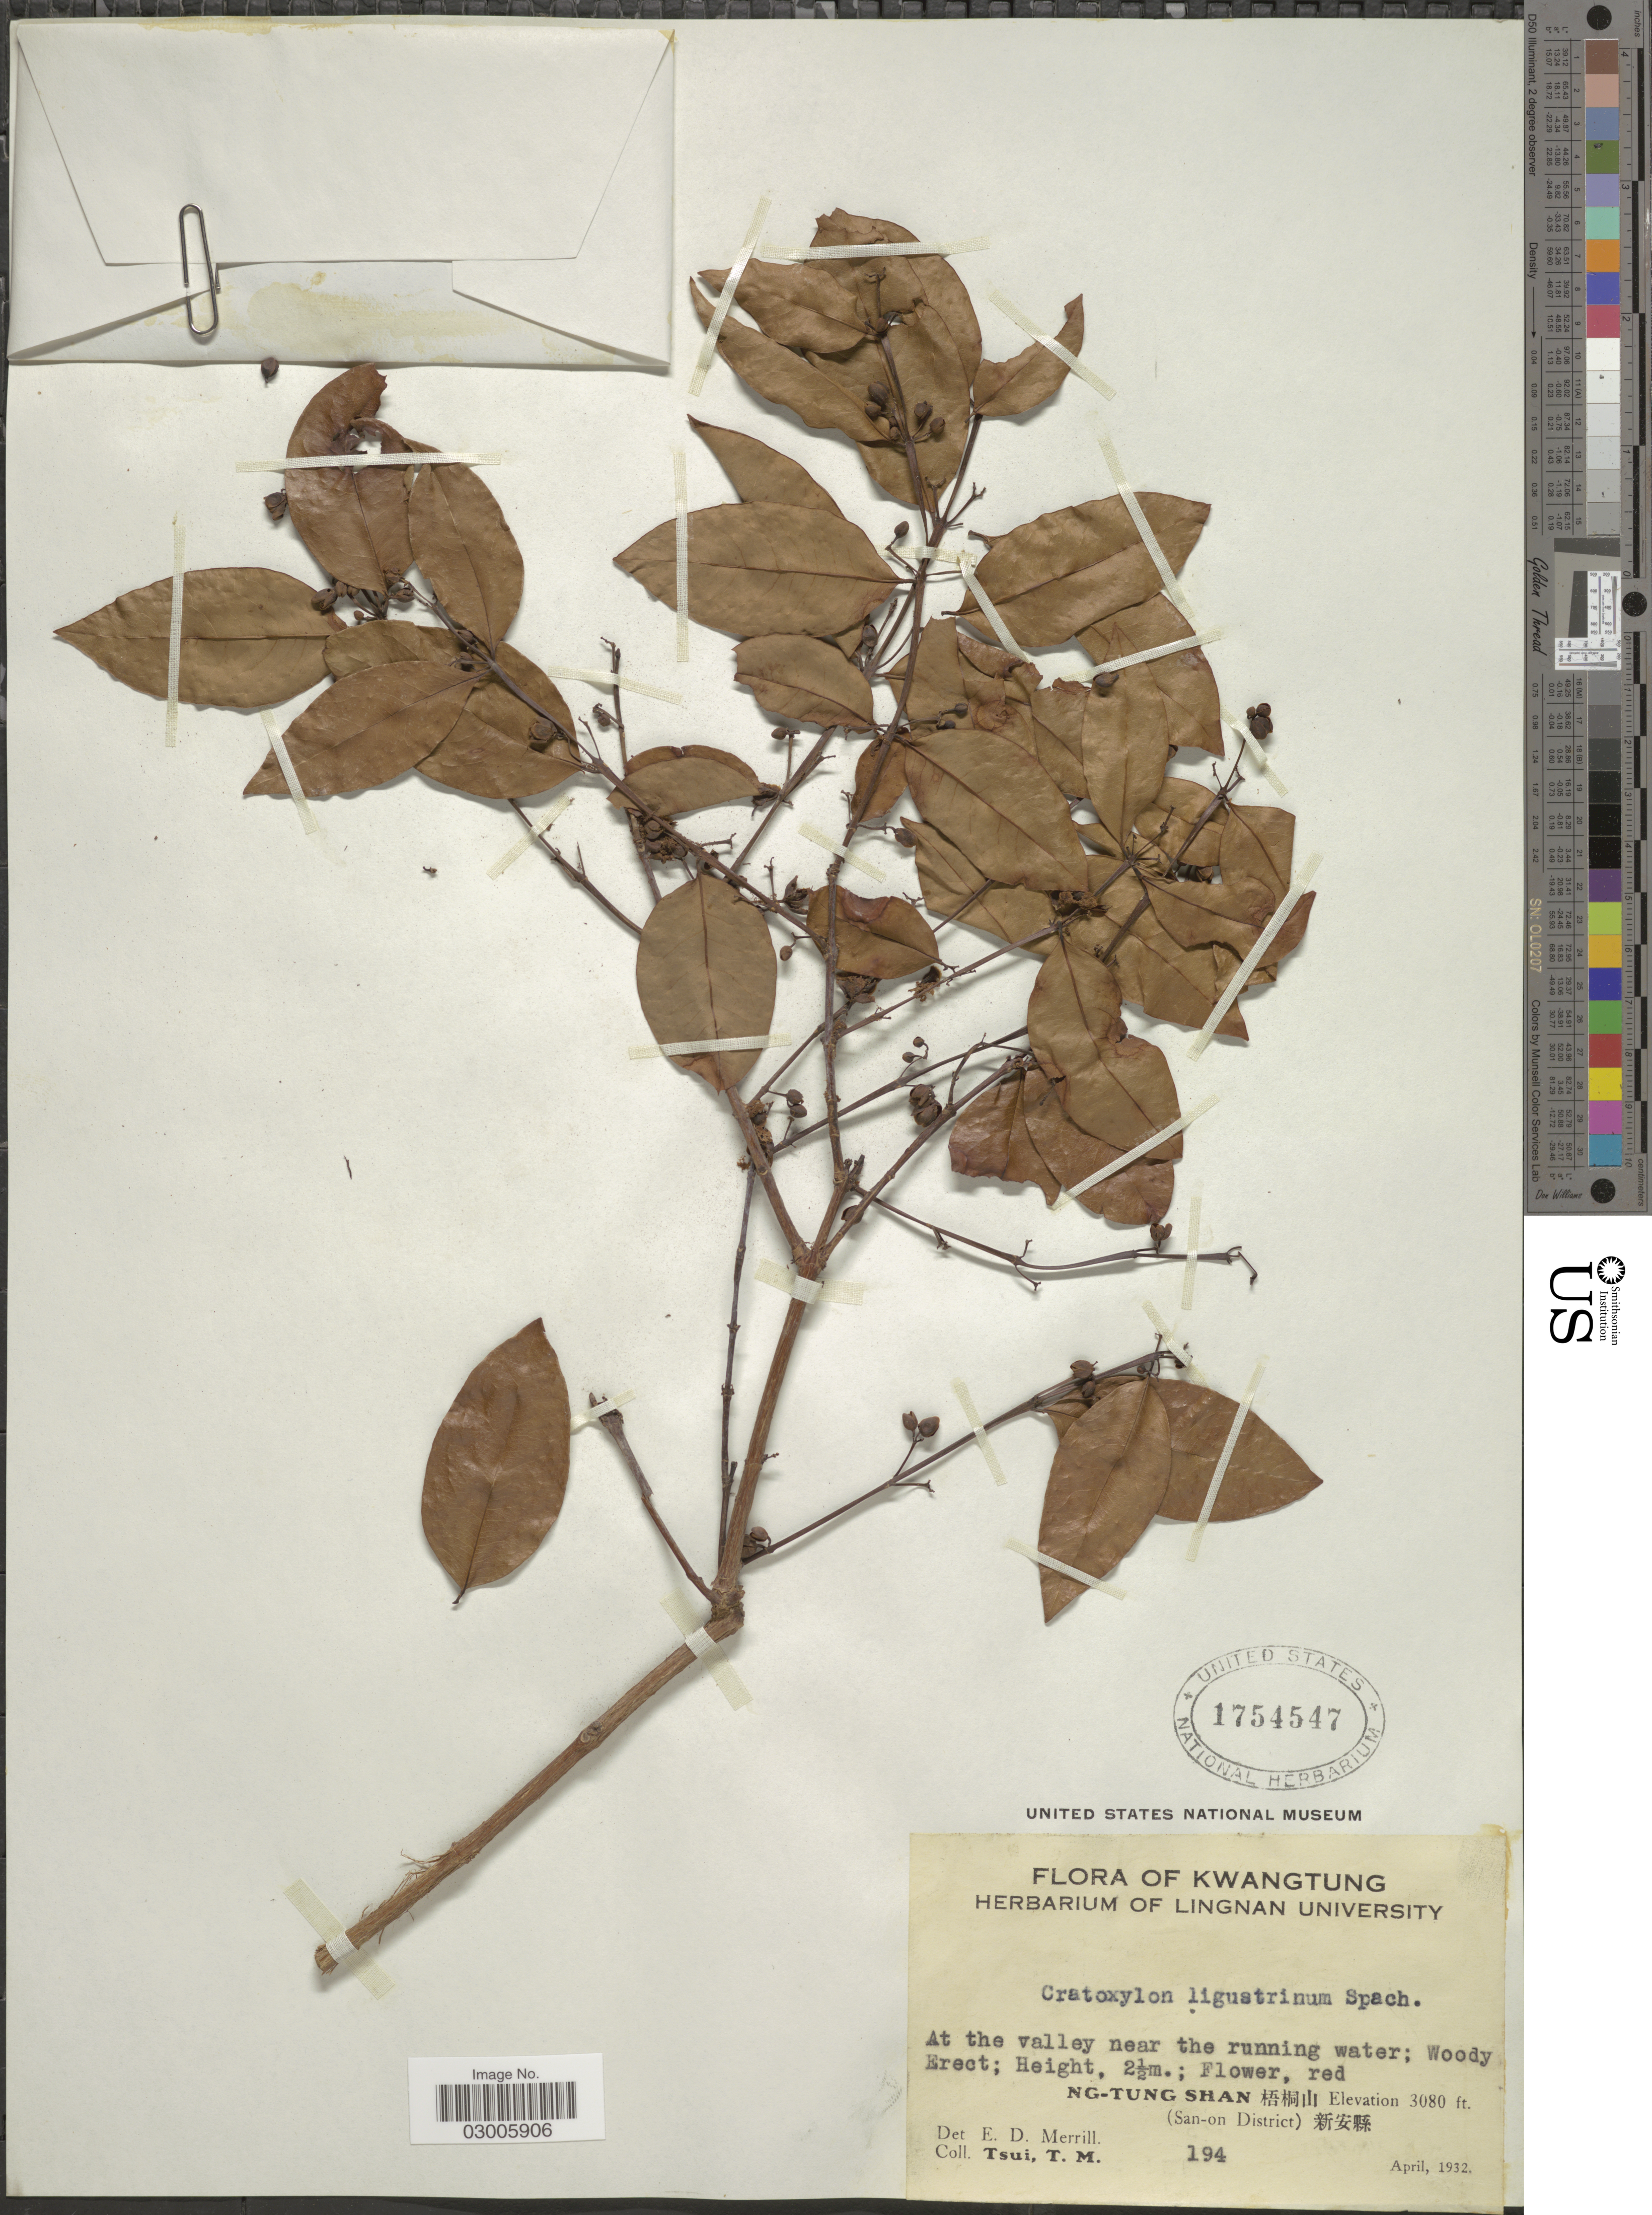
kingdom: Plantae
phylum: Tracheophyta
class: Magnoliopsida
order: Malpighiales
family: Hypericaceae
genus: Cratoxylum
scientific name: Cratoxylum ligustrinum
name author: (Spach) Blume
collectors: T. Tsui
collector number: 194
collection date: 1932-04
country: China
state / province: Guangdong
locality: Kwangtung. Ng-Tung Shan X. (San-on District) X.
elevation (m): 939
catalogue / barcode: US 1754547